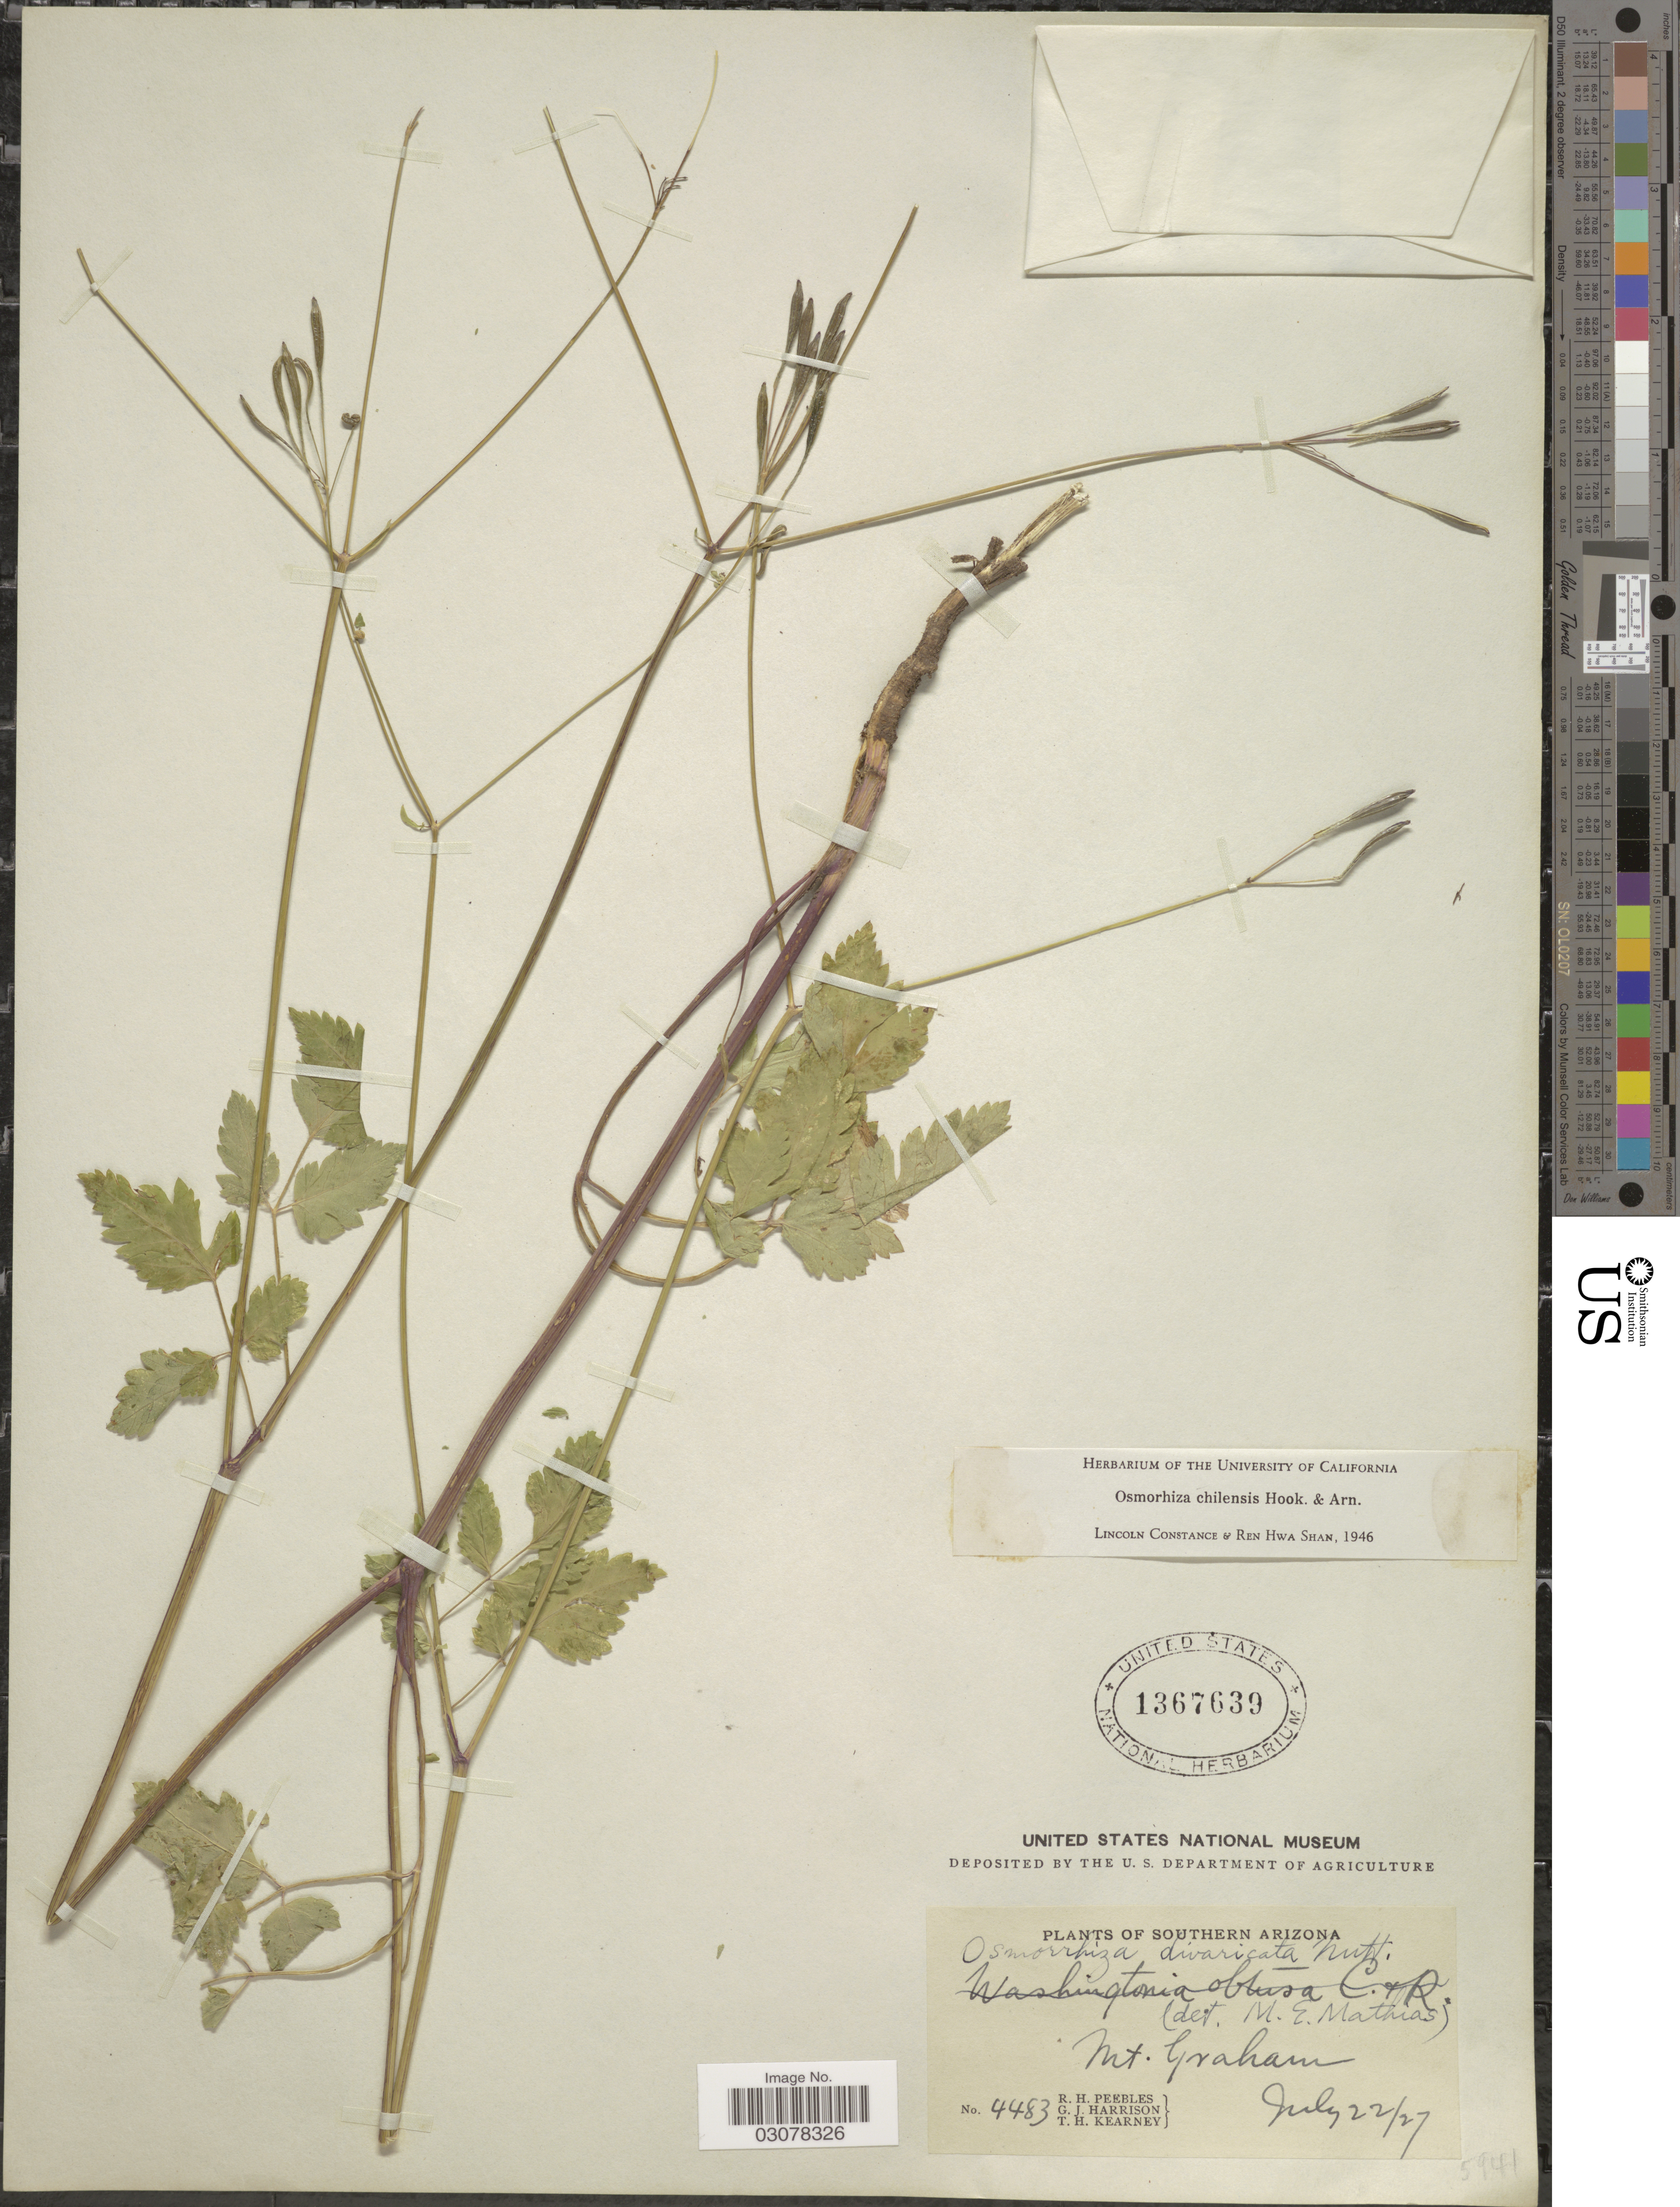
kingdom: Plantae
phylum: Tracheophyta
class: Magnoliopsida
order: Apiales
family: Apiaceae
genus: Osmorhiza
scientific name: Osmorhiza chilensis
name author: Hook. & Arn.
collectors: R. H. Peebles, G. J. Harrison & T. H. Kearney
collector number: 4483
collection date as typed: Transcribed d/m/y: 22/7/27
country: United States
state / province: Arizona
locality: Southern Arizona. Mt. Graham.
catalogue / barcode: US 1367639